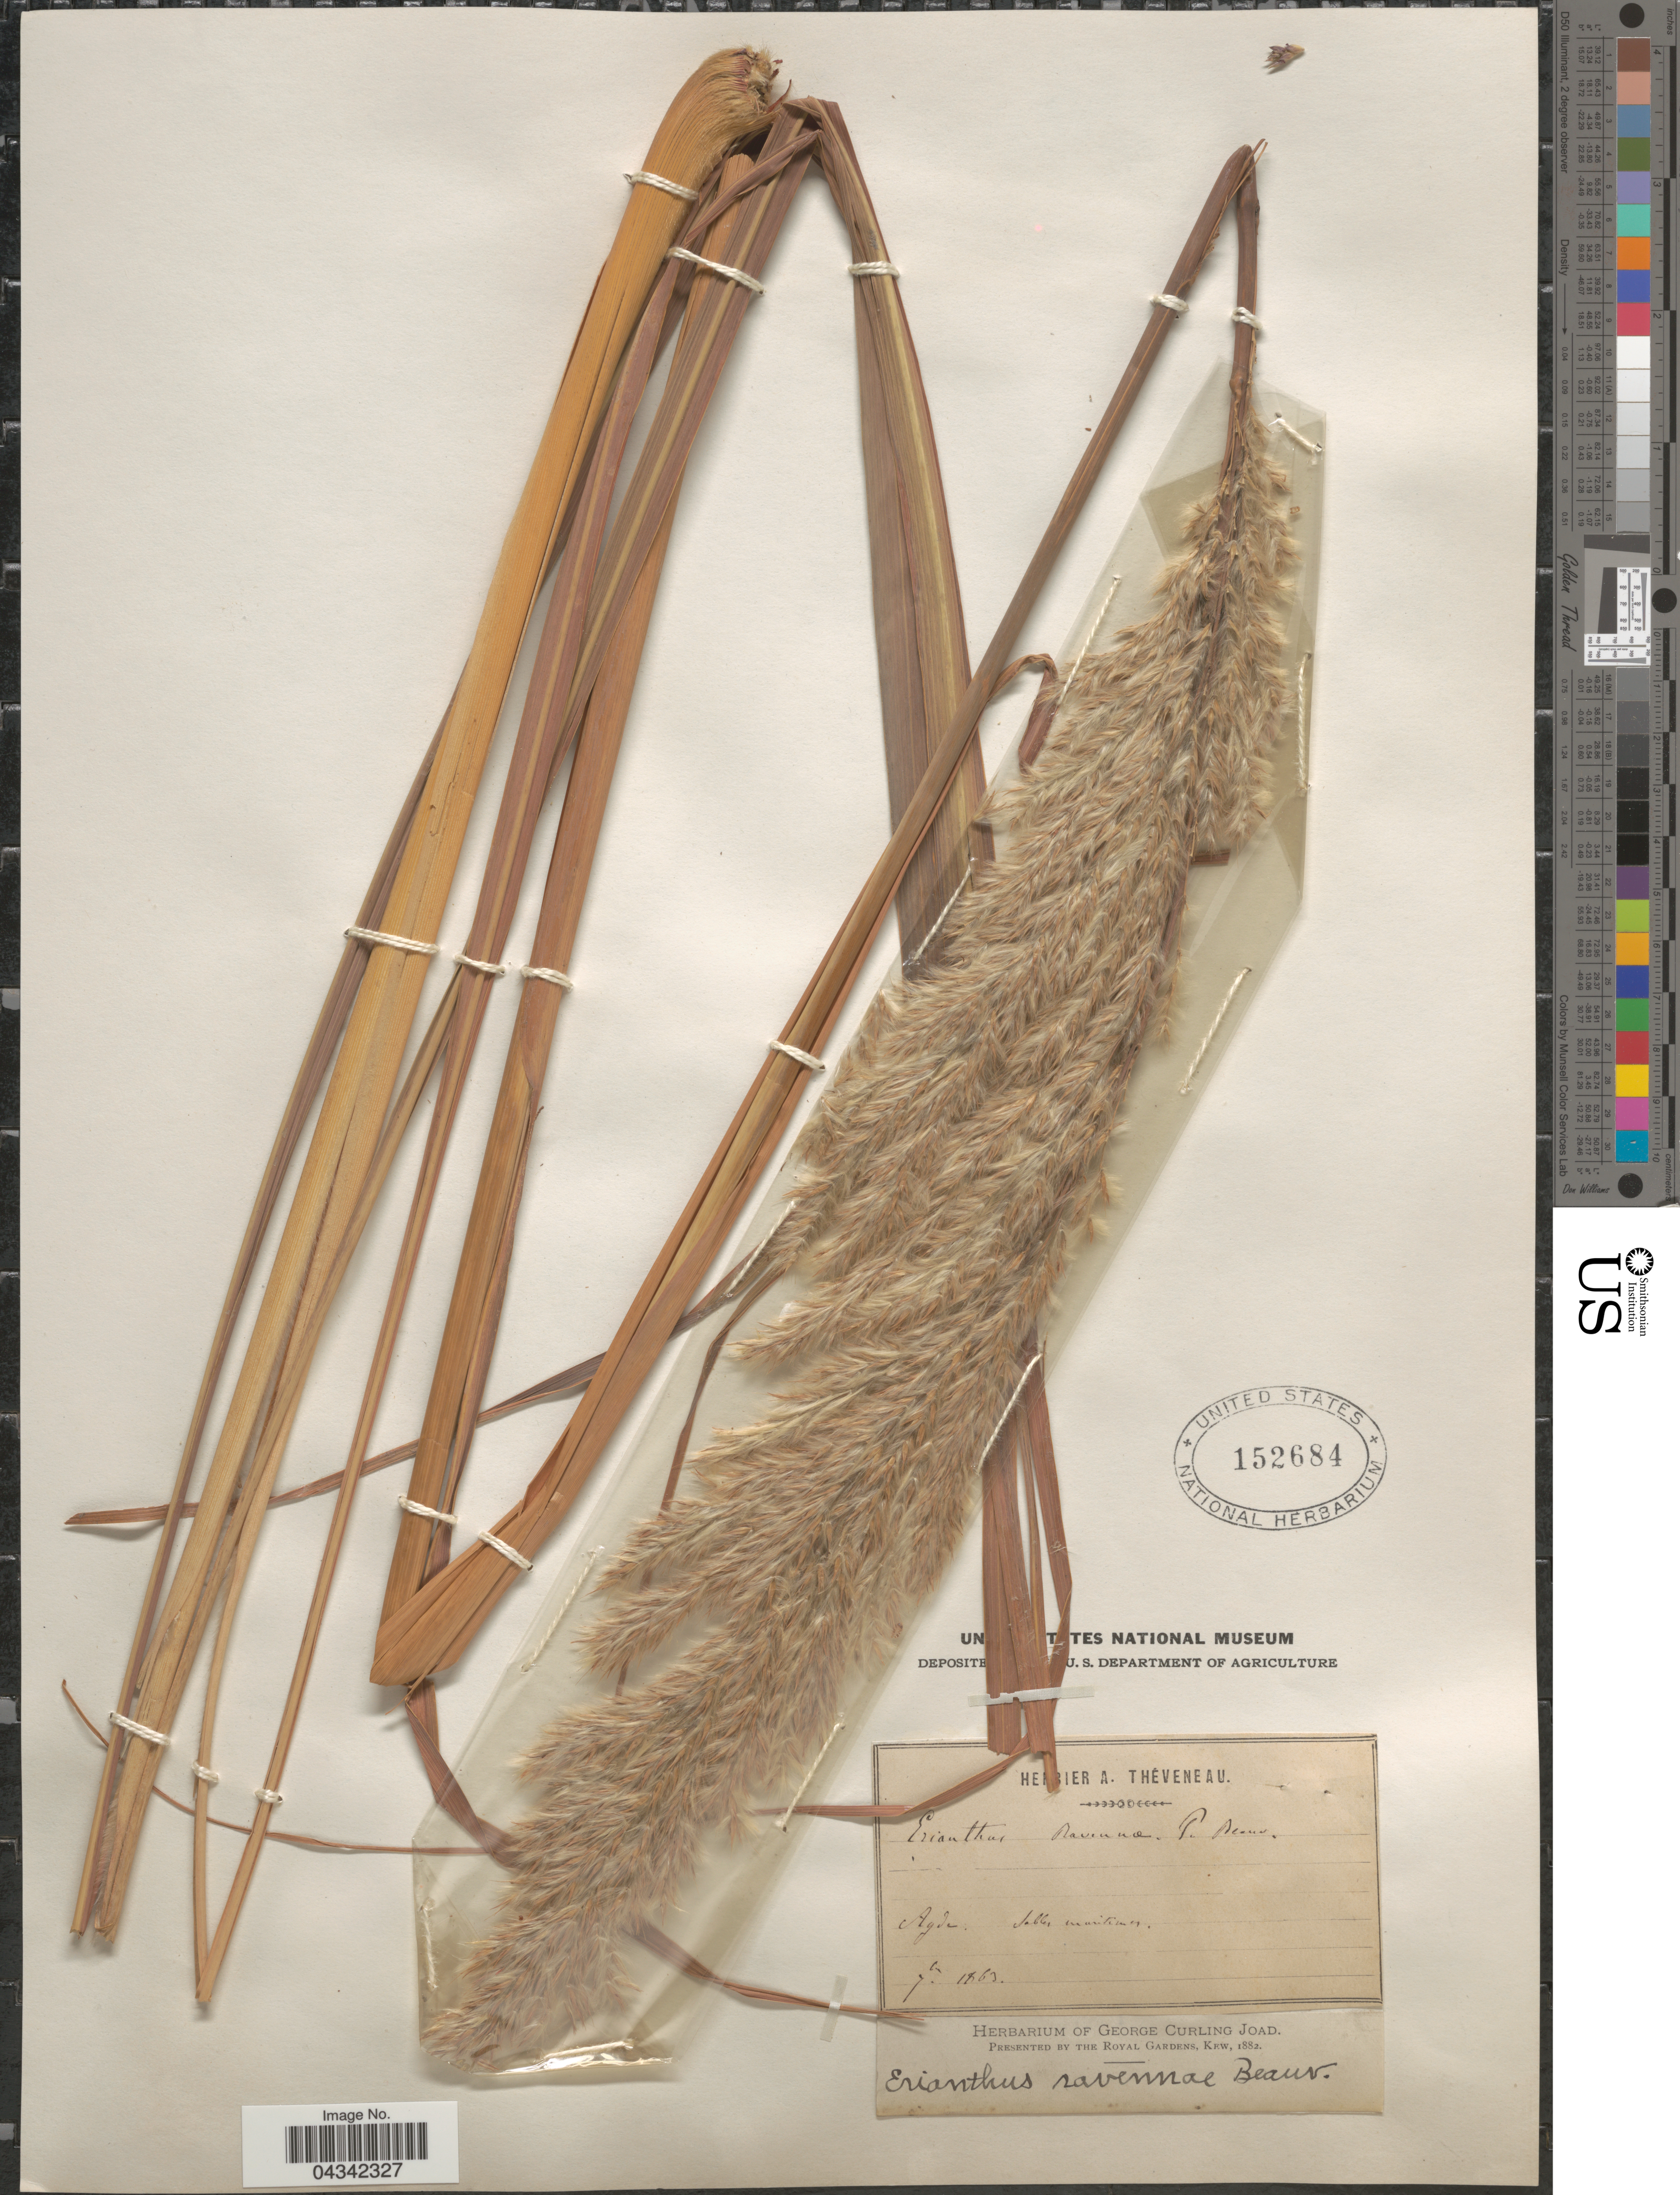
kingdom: Plantae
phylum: Tracheophyta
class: Liliopsida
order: Poales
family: Poaceae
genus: Tripidium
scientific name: Tripidium ravennae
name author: (L.) H. Scholz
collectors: ex herb. A. Theveneau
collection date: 1863-09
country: France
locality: Agde. Sables maritimes.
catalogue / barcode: US 152684